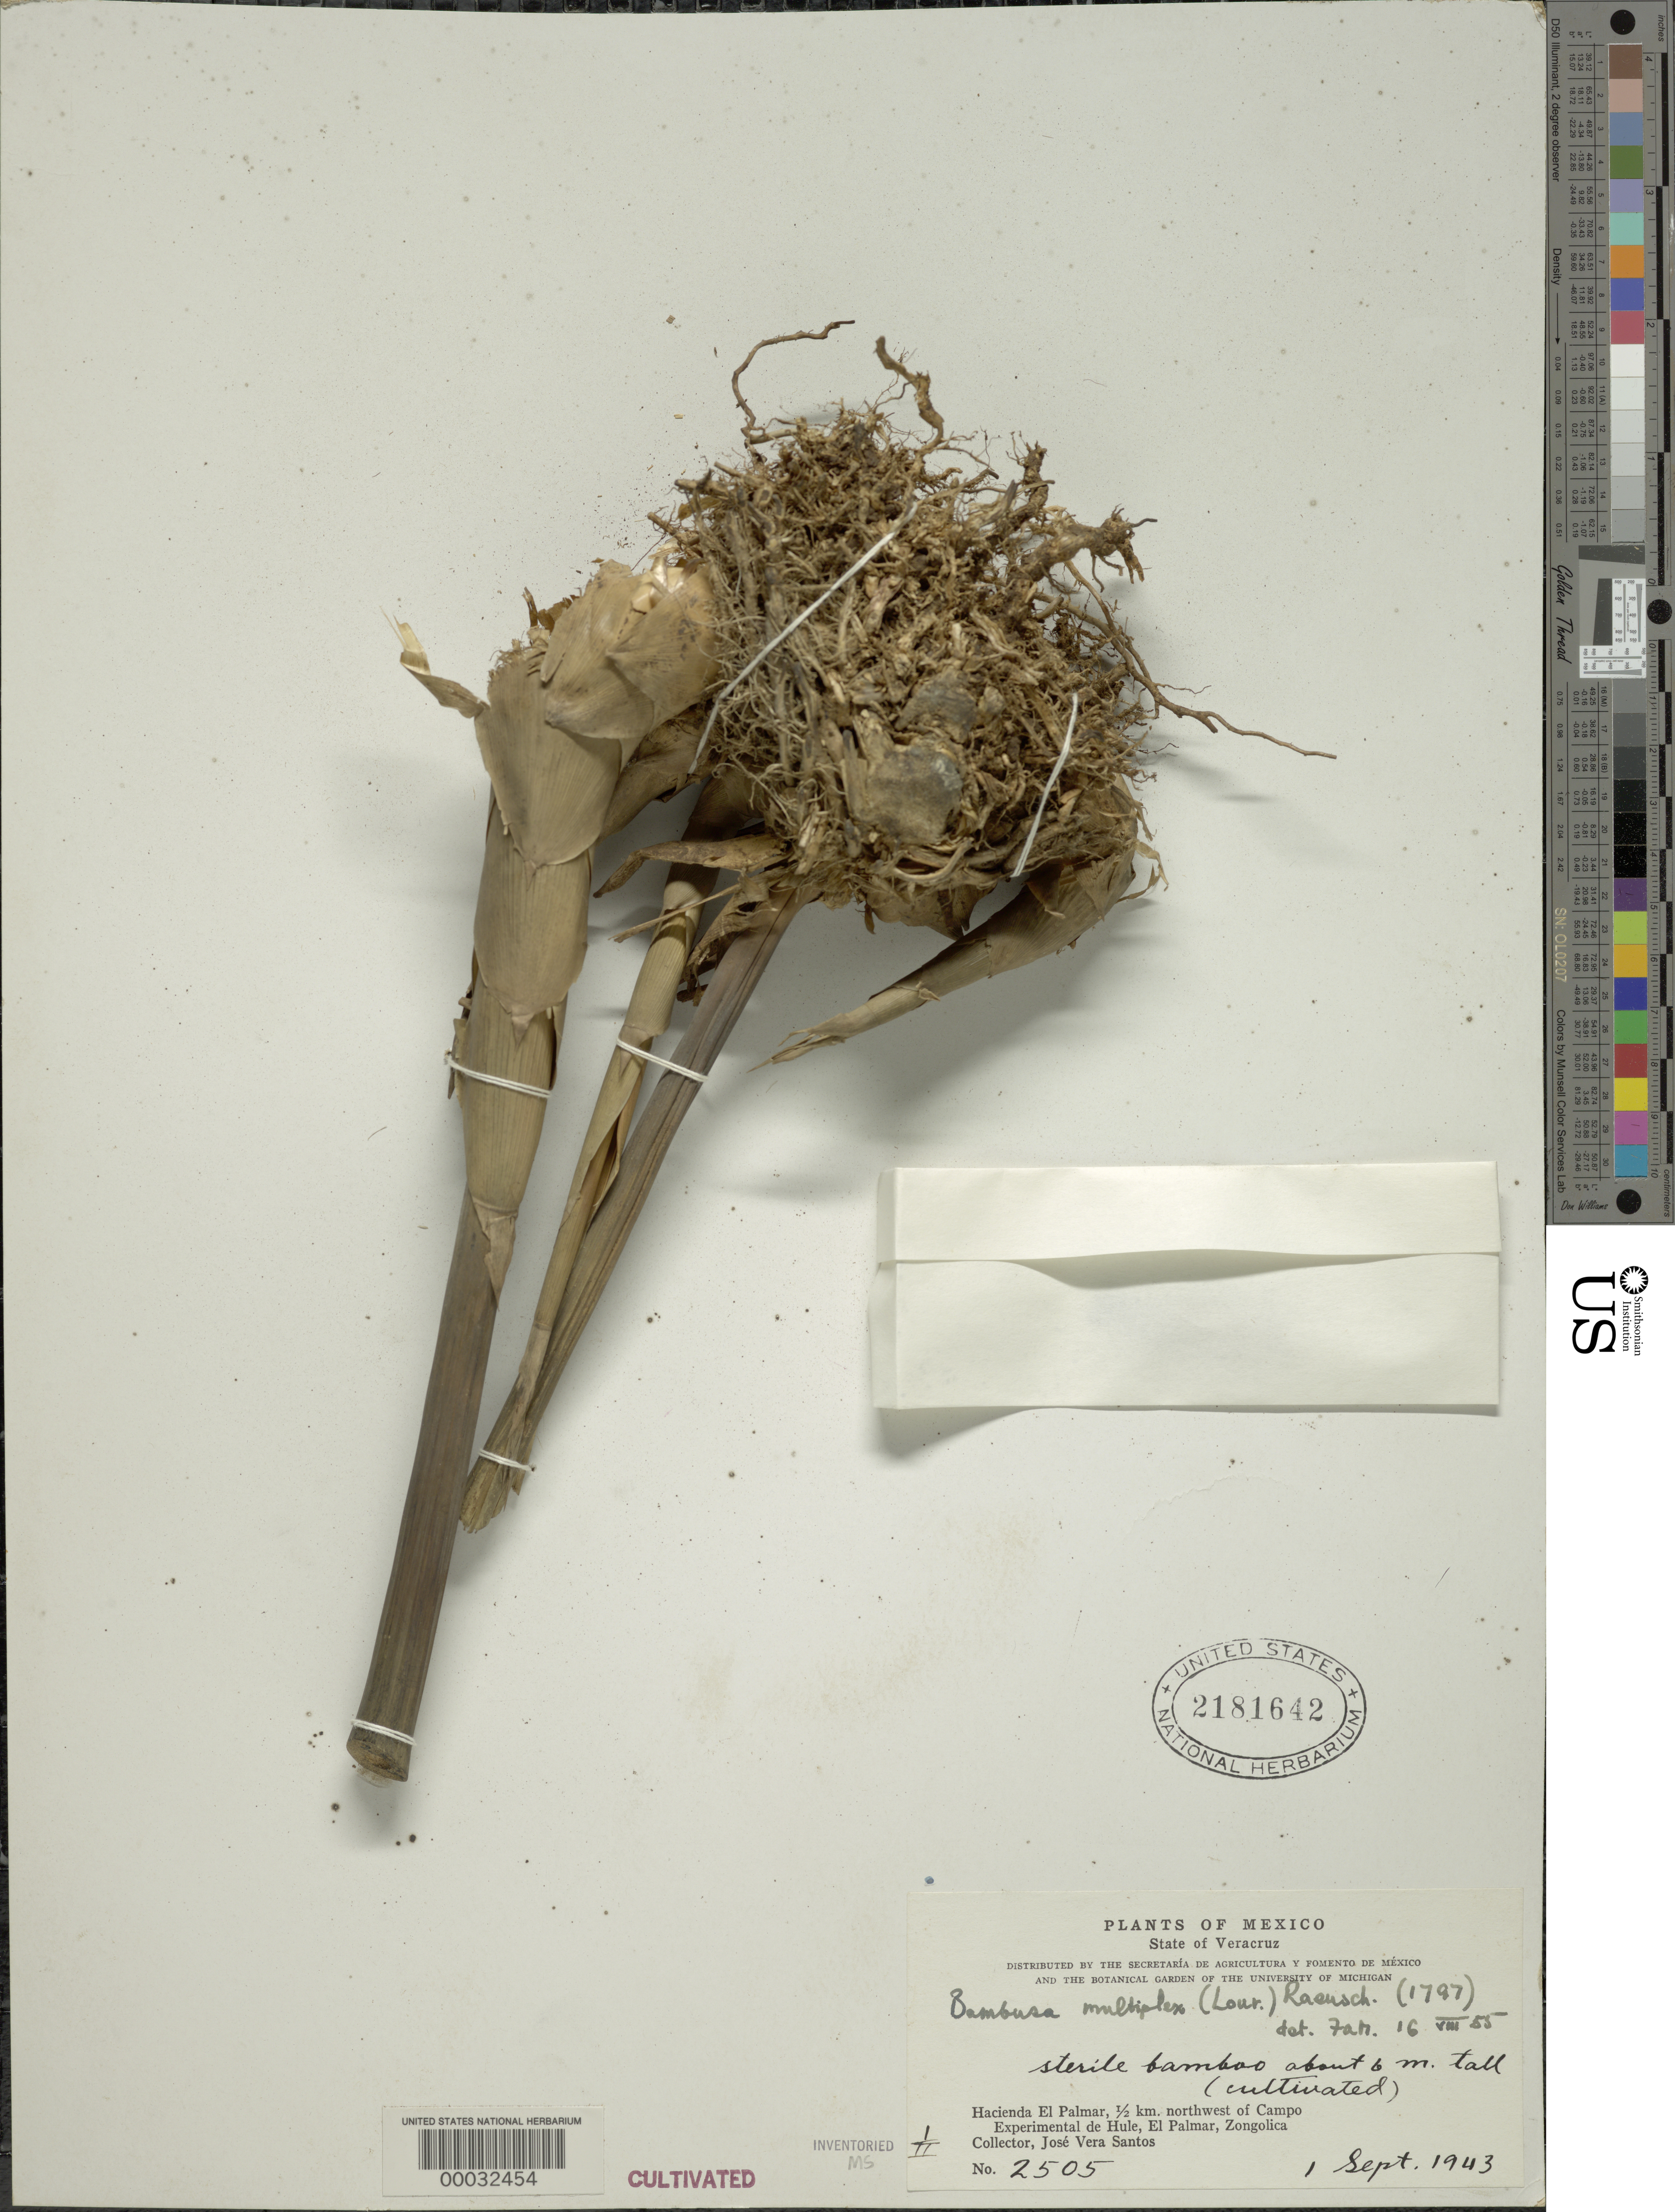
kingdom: Plantae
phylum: Tracheophyta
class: Liliopsida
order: Poales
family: Poaceae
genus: Bambusa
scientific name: Bambusa multiplex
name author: (Lour.) Raeusch. ex Schult. & Schult. f.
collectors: J. V. Santos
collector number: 2505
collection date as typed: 01 Sep 1943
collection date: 1943-09-01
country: Mexico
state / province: Veracruz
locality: Campo experimental de hule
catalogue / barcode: US 2181642